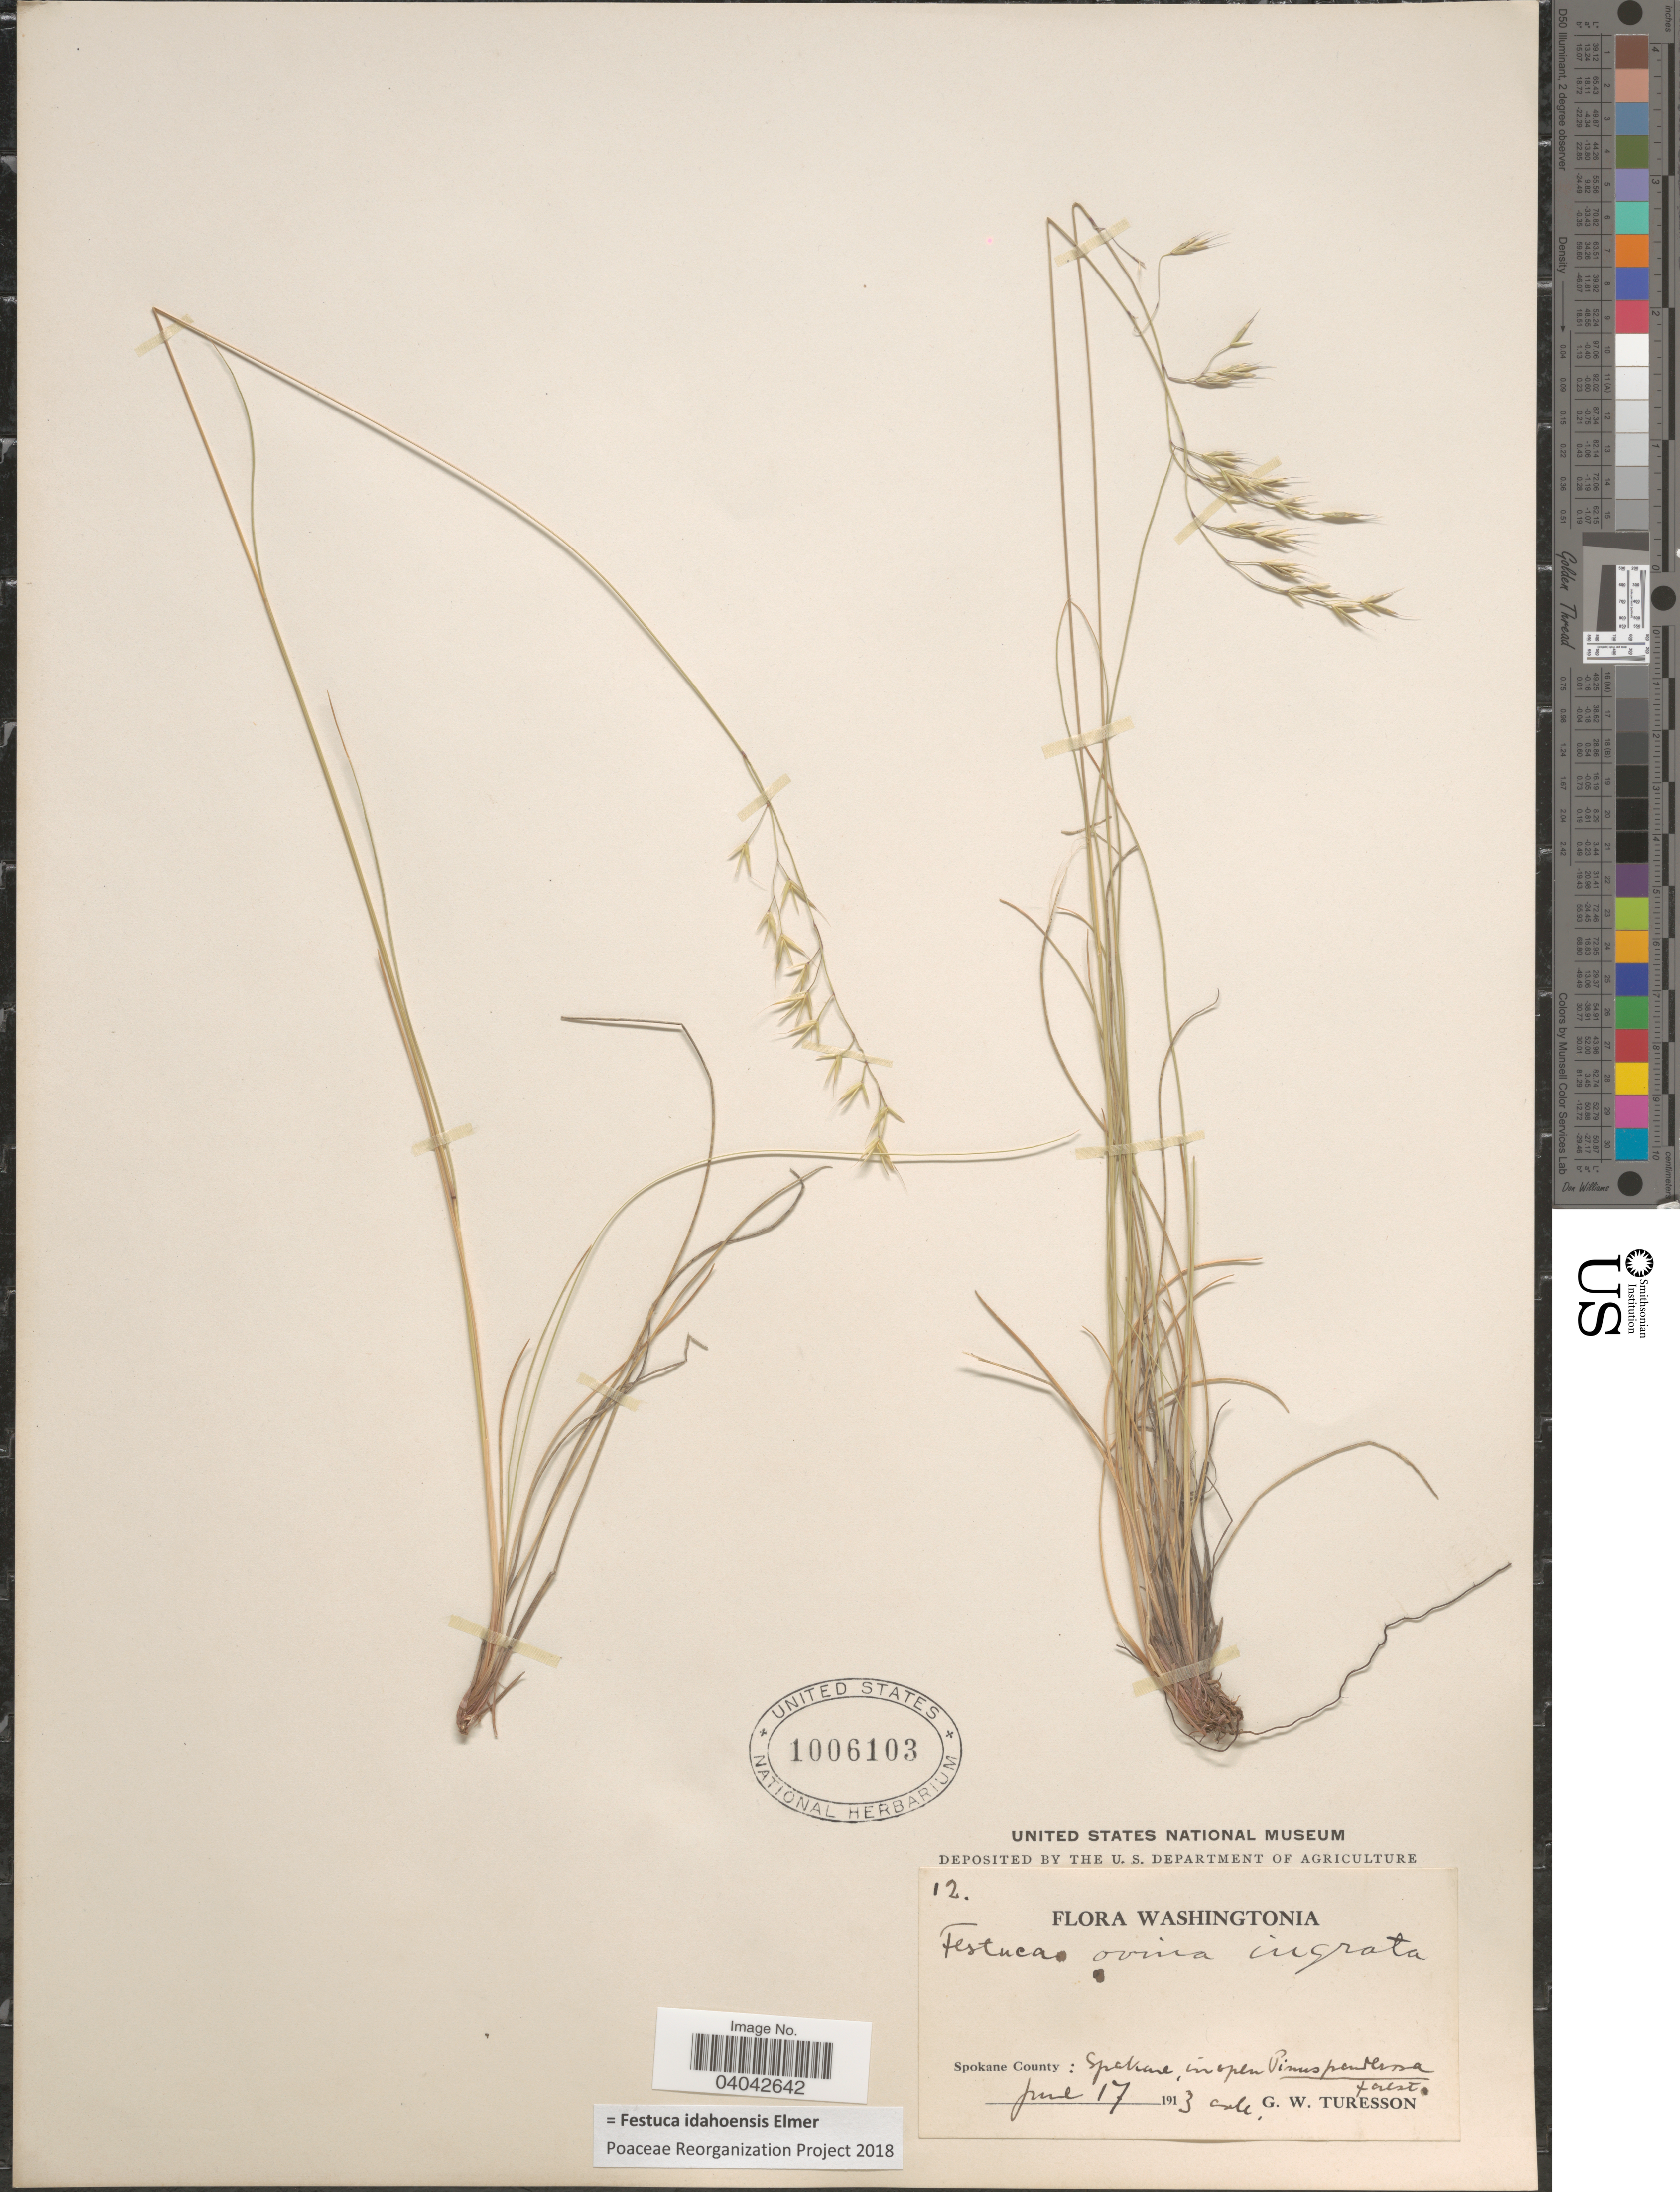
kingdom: Plantae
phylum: Tracheophyta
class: Liliopsida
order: Poales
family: Poaceae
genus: Festuca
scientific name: Festuca idahoensis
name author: Elmer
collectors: G. Turesson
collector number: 12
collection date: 1913-06-17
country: United States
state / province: Washington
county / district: Spokane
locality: Spokane County: Spokane.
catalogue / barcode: US 1006103